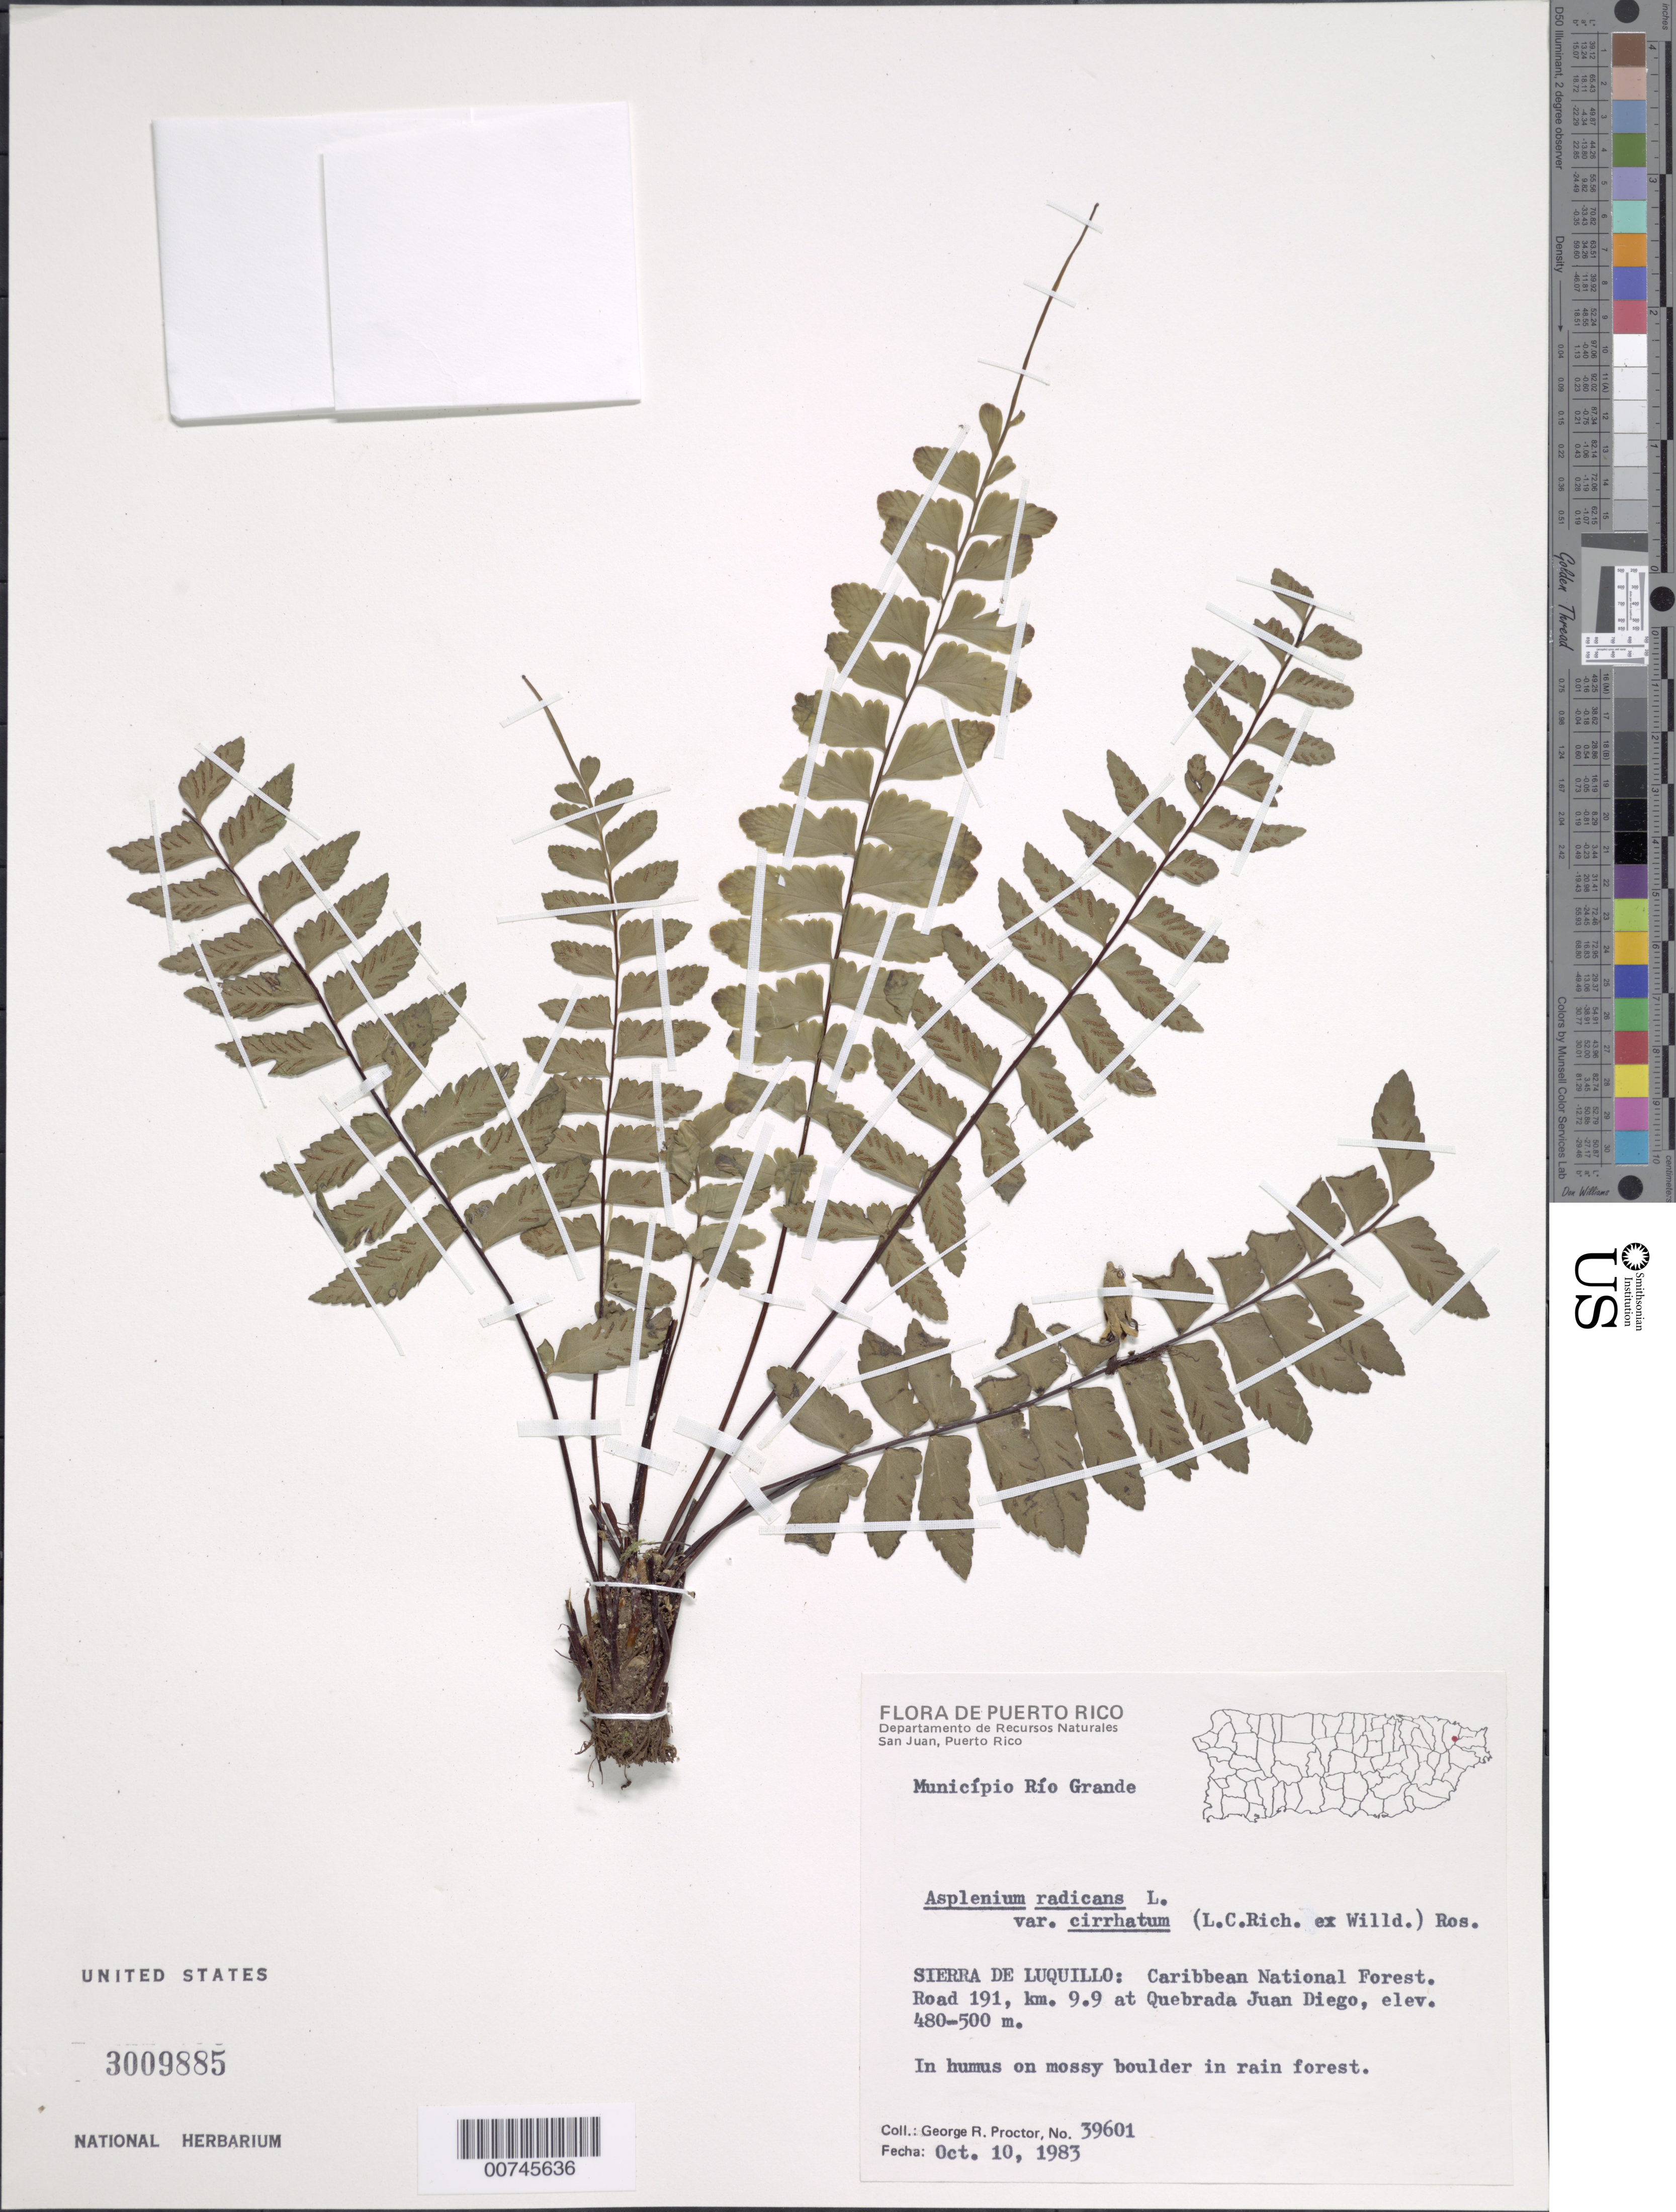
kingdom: Plantae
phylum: Tracheophyta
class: Polypodiopsida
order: Polypodiales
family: Aspleniaceae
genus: Asplenium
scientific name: Asplenium radicans var. cirrhatum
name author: (Rich. ex Willd.) Rosenst.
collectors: G. R. Proctor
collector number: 39601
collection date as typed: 10 Oct 1983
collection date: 1983-10-10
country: Puerto Rico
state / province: Río Grande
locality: Sierra de Luquillo: Caribbean National Forest. Road 191, km 9.9 at Quebrada Juan Diego, Municipio Río Grande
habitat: In humus on mossy boulder in rain forest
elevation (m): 480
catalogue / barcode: US 3009885